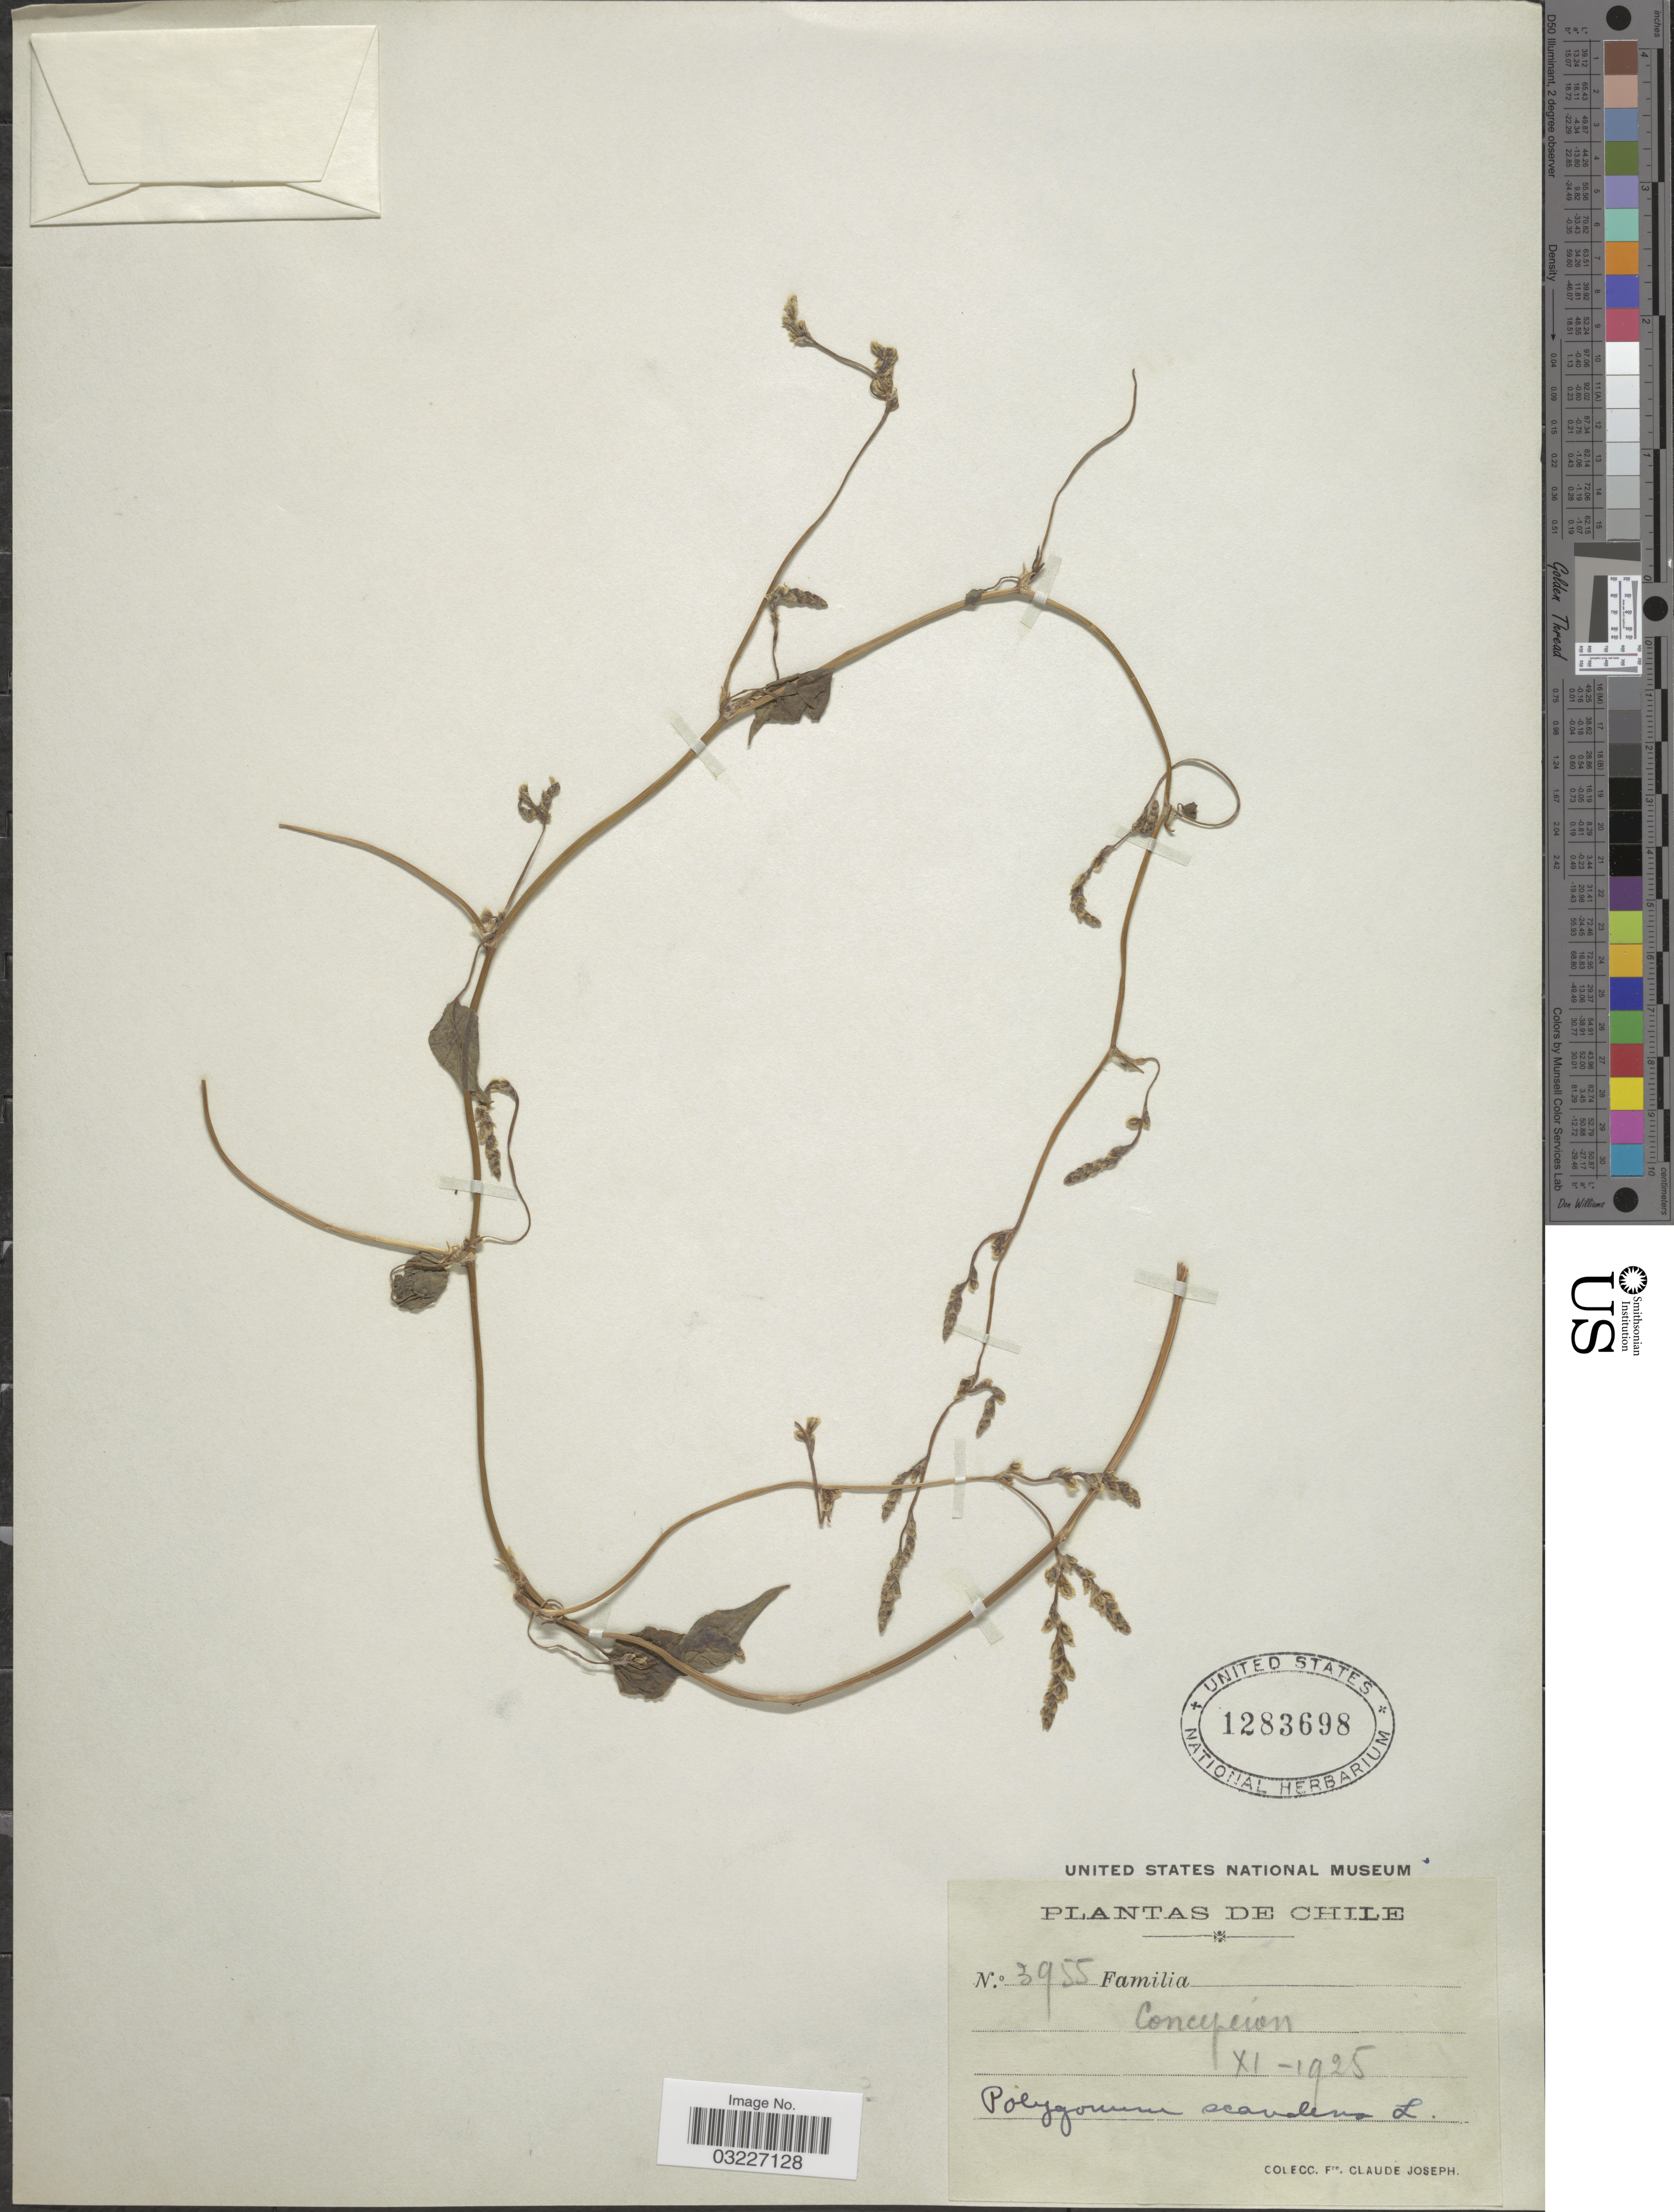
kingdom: Plantae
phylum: Tracheophyta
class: Magnoliopsida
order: Caryophyllales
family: Polygonaceae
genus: Polygonum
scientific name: Polygonum scandens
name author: L.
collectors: Bro. Claude-Joseph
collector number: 3955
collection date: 1925-11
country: Chile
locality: Concepción.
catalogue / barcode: US 1283698